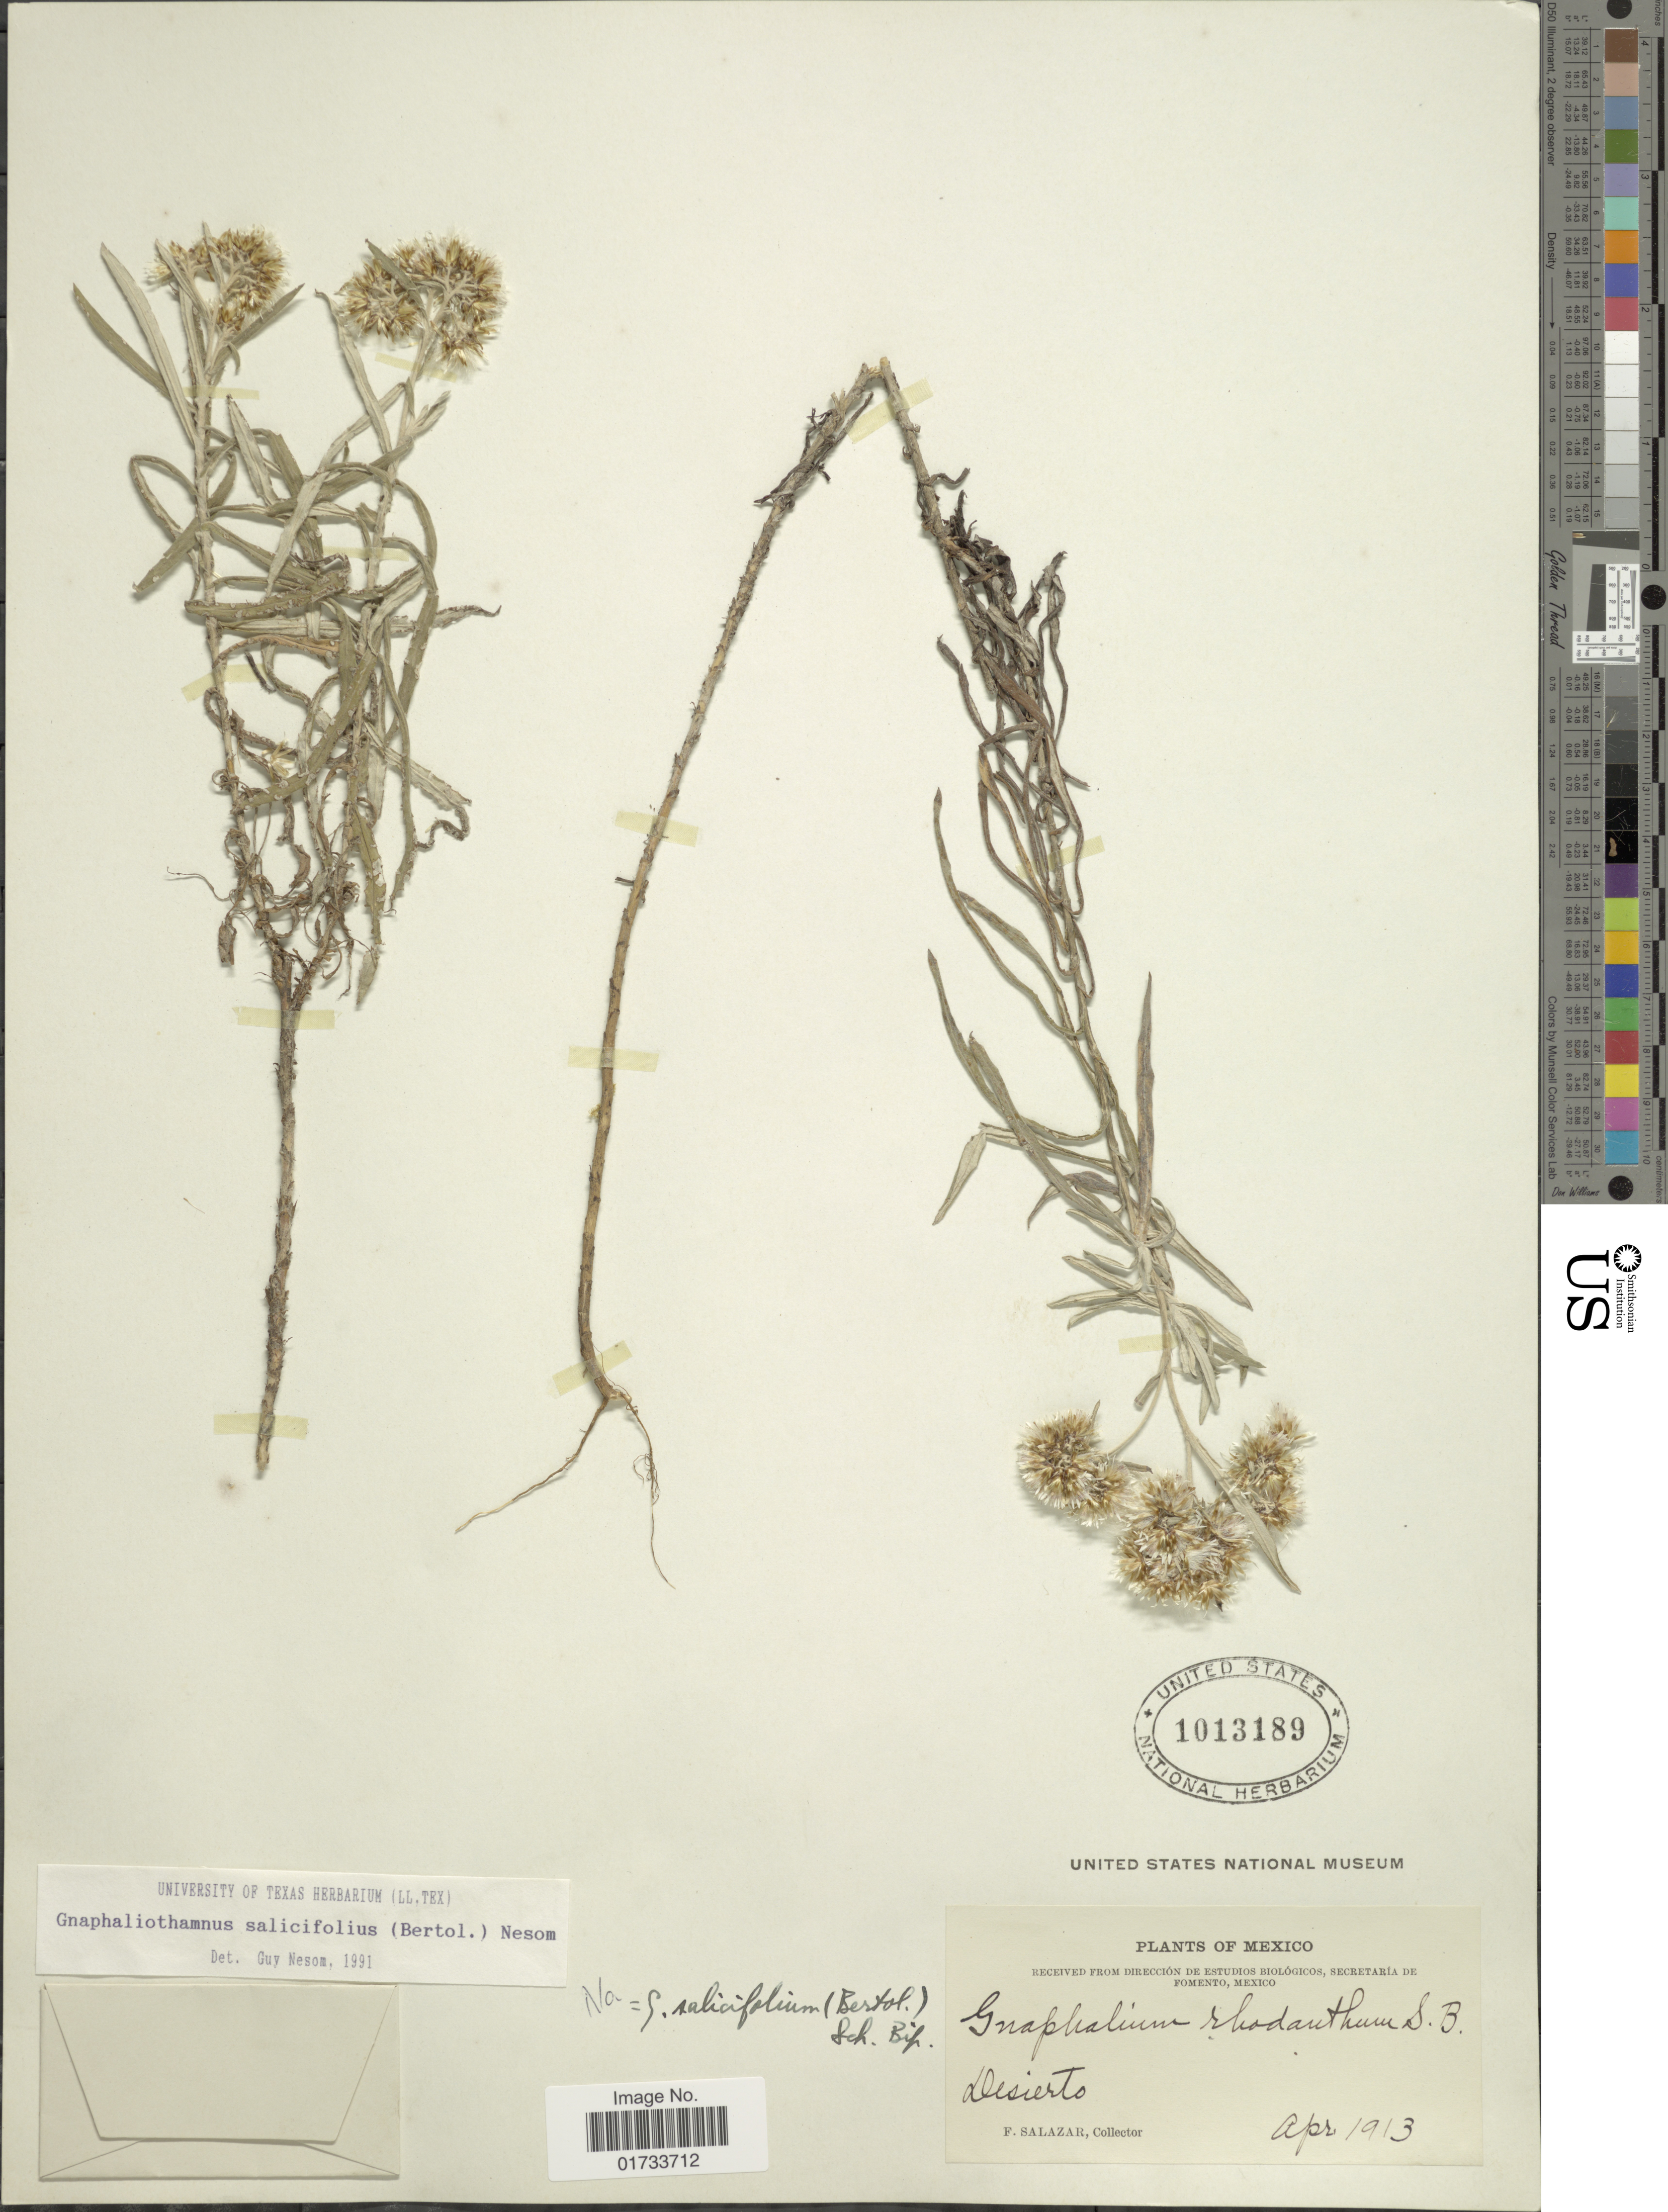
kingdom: Plantae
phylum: Tracheophyta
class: Magnoliopsida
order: Asterales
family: Asteraceae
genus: Chionolaena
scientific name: Chionolaena salicifolia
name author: (Bertol.) G.L. Nesom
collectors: F. Salazar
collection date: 1913-04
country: Mexico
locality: Desierto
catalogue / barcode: US 1013189